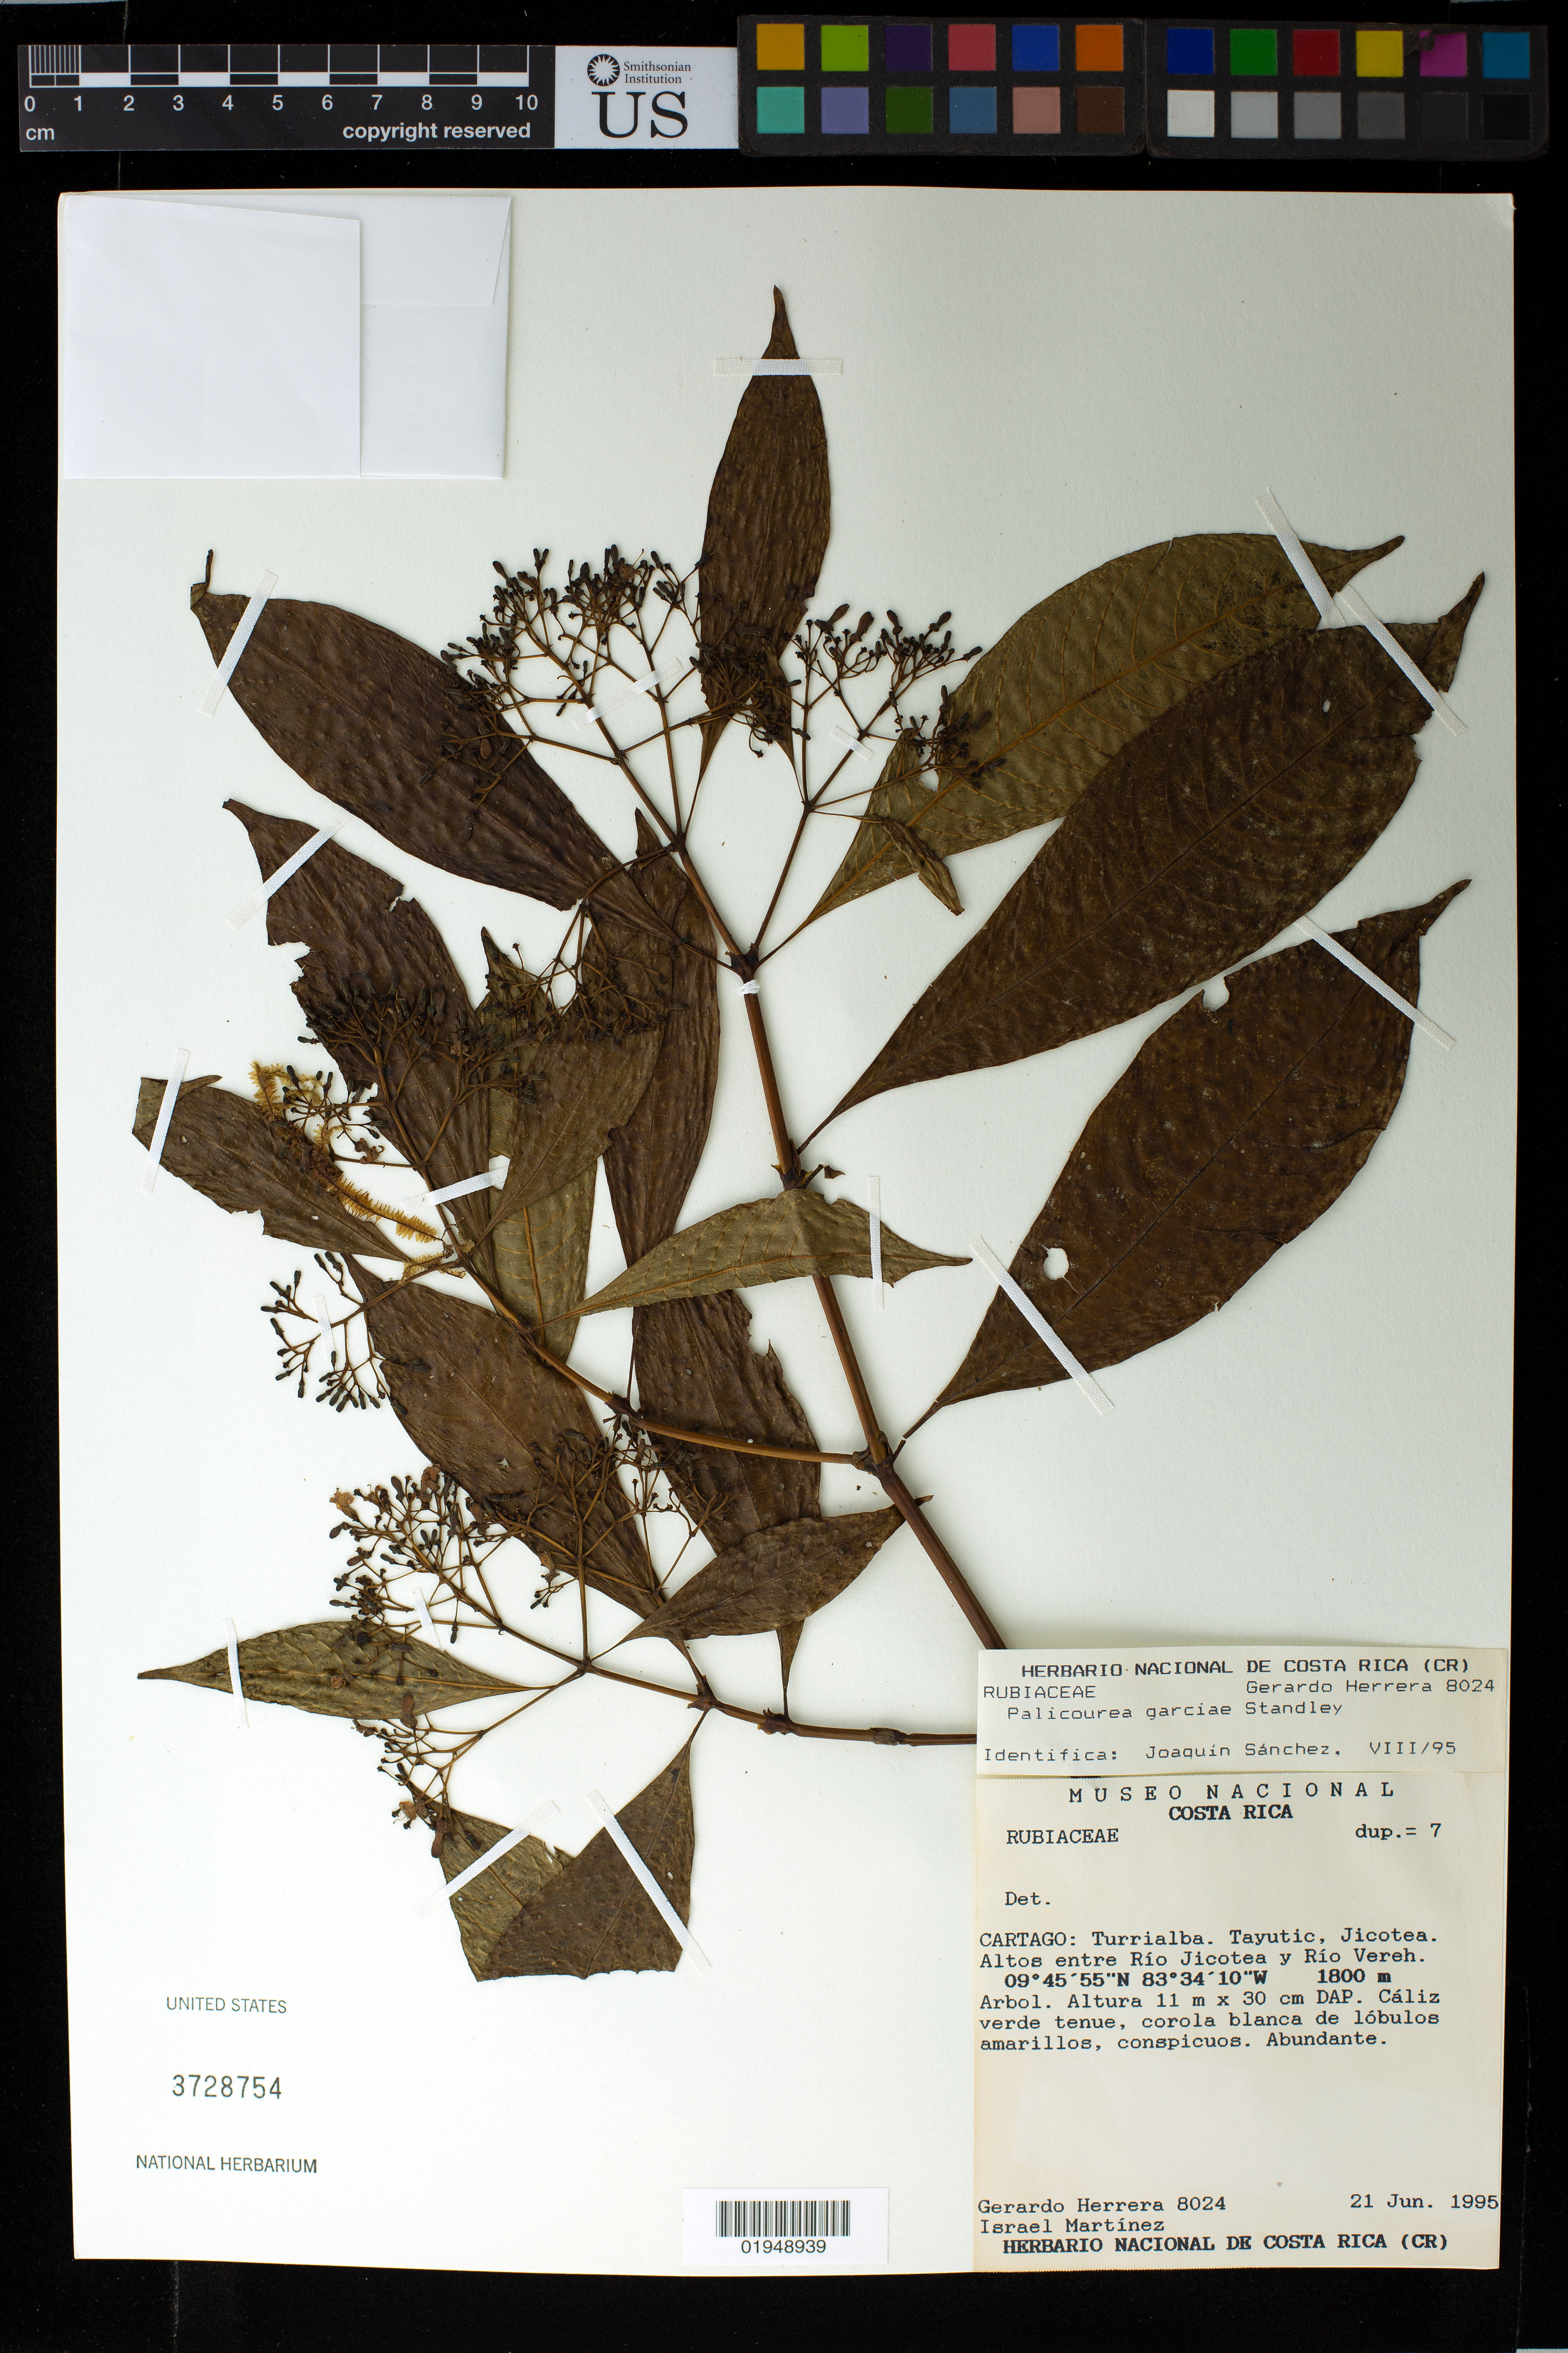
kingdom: Plantae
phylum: Tracheophyta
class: Magnoliopsida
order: Gentianales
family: Rubiaceae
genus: Palicourea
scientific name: Palicourea garciae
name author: Standl.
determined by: Sánchez, Joaquin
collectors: G. Herrera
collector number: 8024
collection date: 1995-06-21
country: Costa Rica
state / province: Cartago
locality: Turrialba, Tayutic, Jicotea. Altos entre Rio Jicotea y Rio Vereh.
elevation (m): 1800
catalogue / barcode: US 3728754